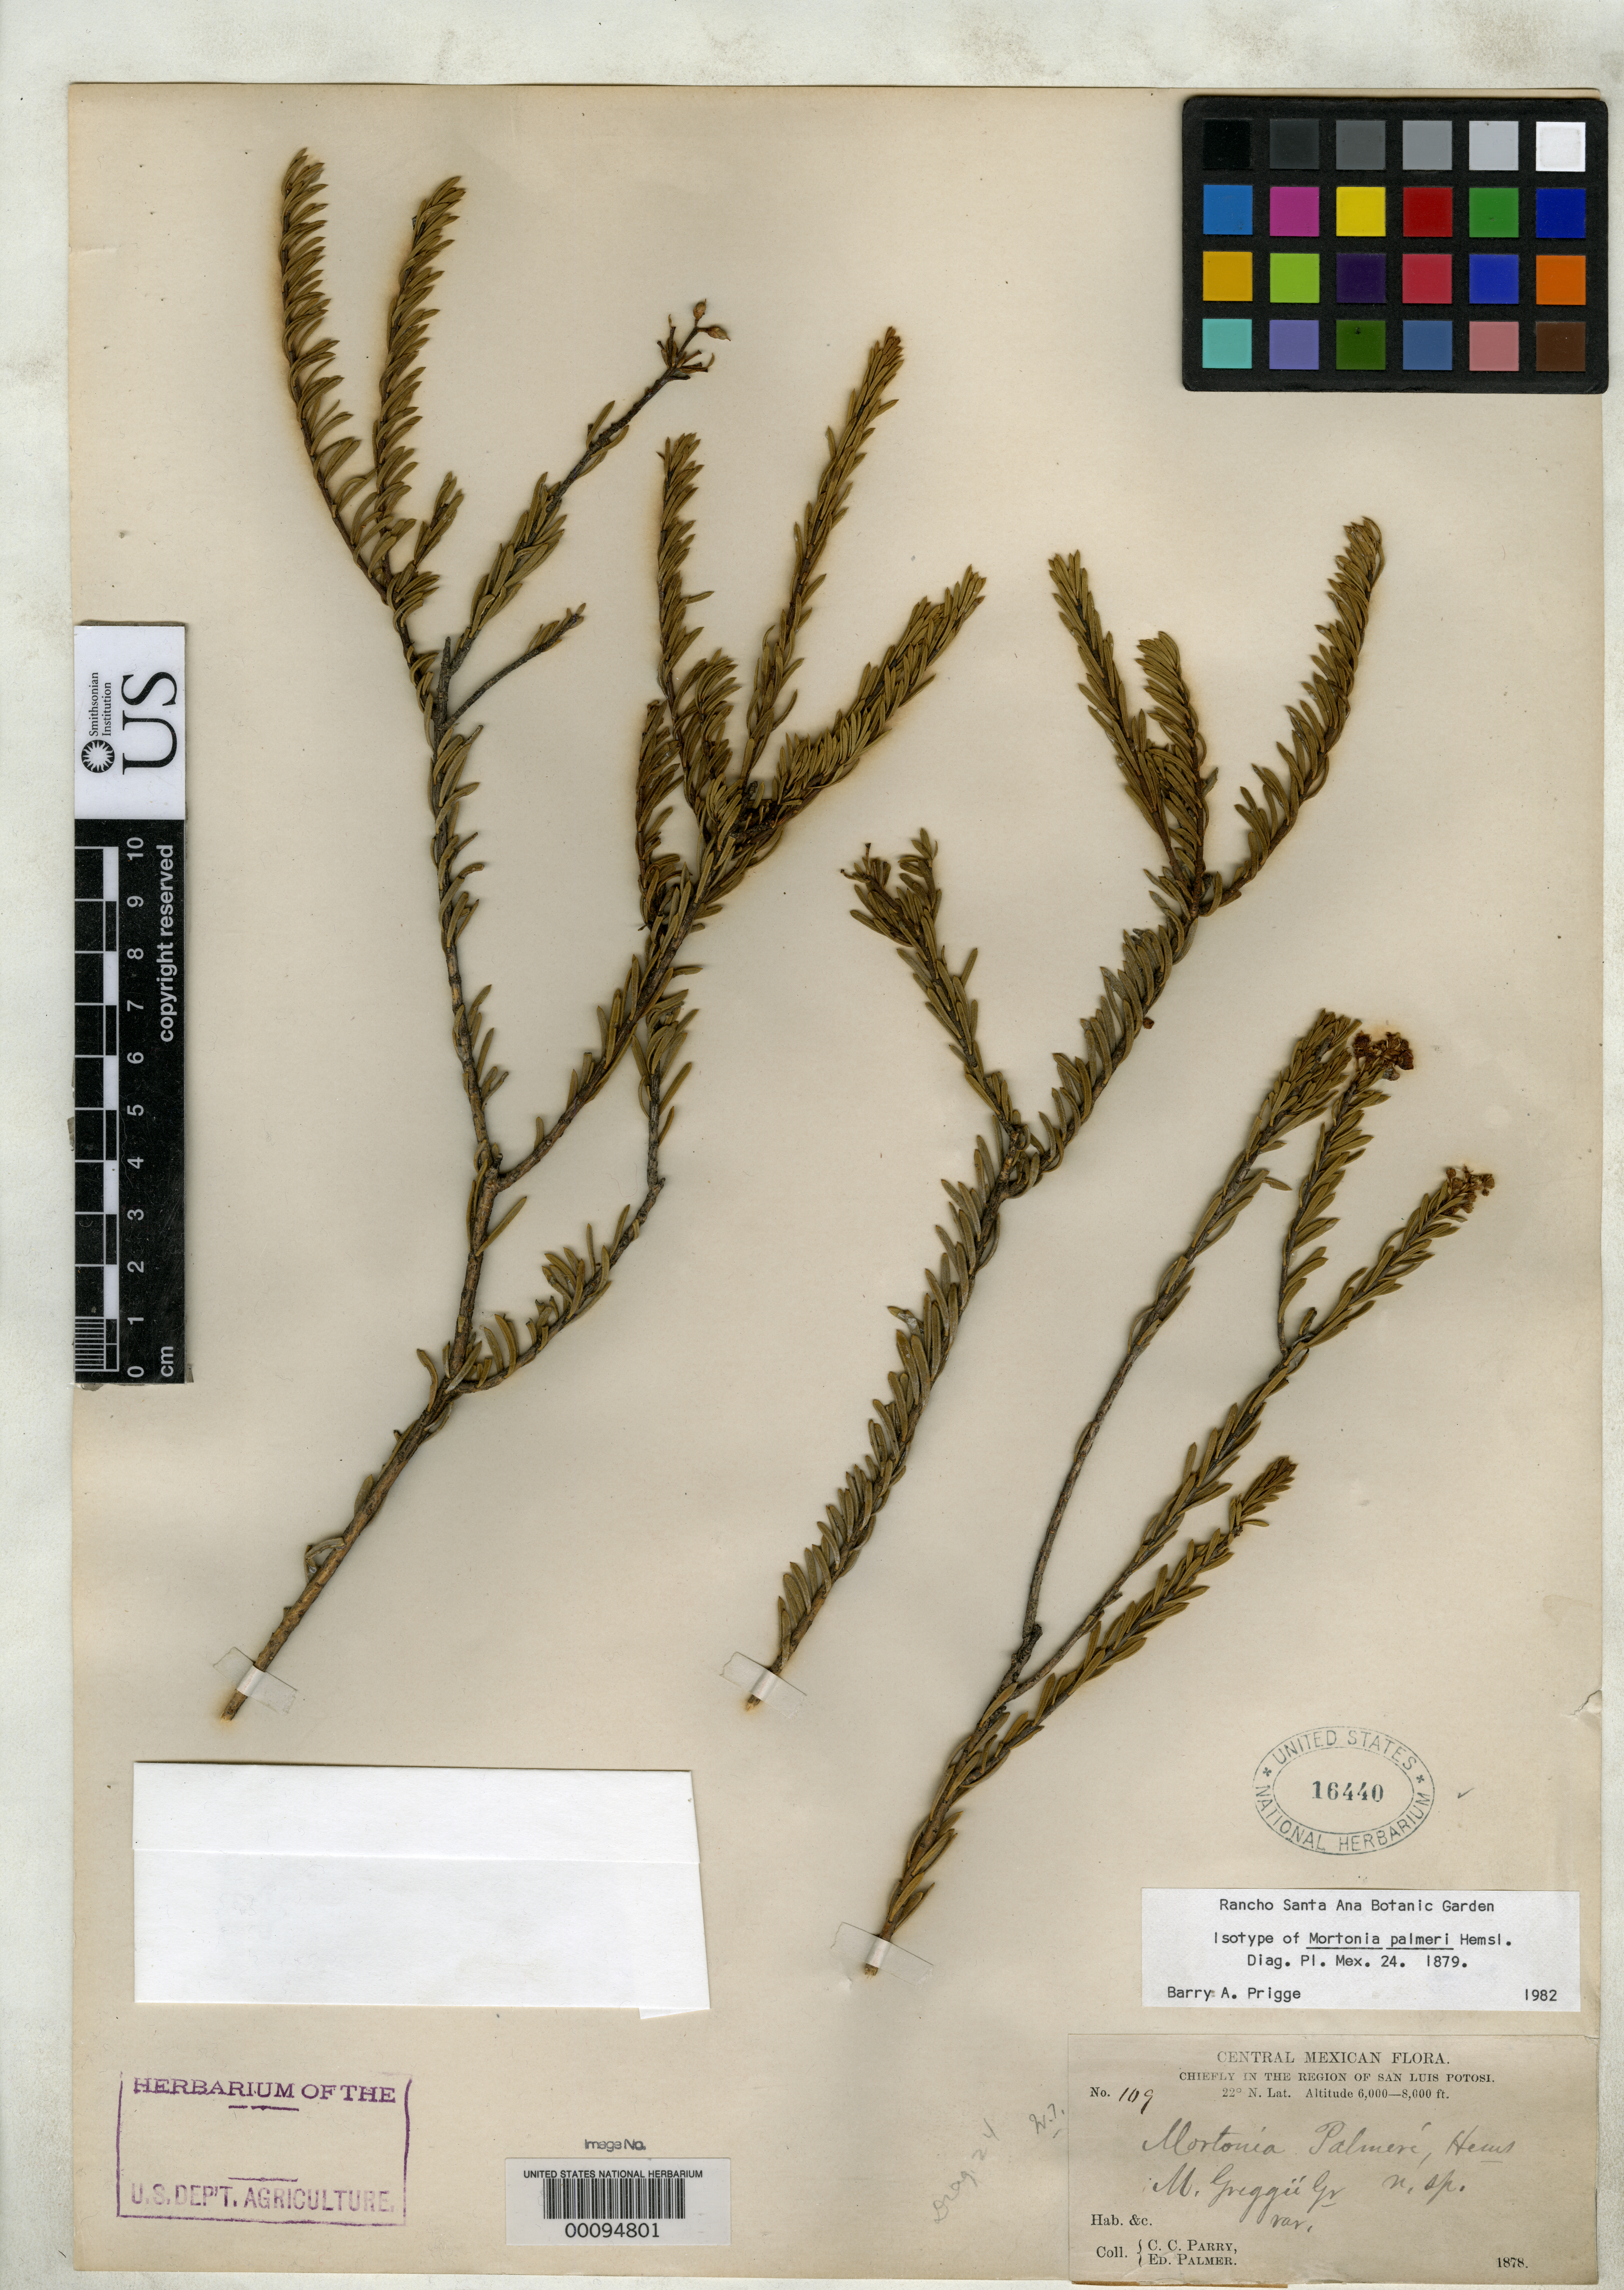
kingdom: Plantae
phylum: Tracheophyta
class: Magnoliopsida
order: Celastrales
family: Celastraceae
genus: Mortonia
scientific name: Mortonia palmeri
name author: Hemsl.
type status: Isotype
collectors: C. C. Parry & E. Palmer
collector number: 109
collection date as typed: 1878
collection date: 1878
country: Mexico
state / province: San Luis Potosi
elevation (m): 1829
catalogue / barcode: US 16440